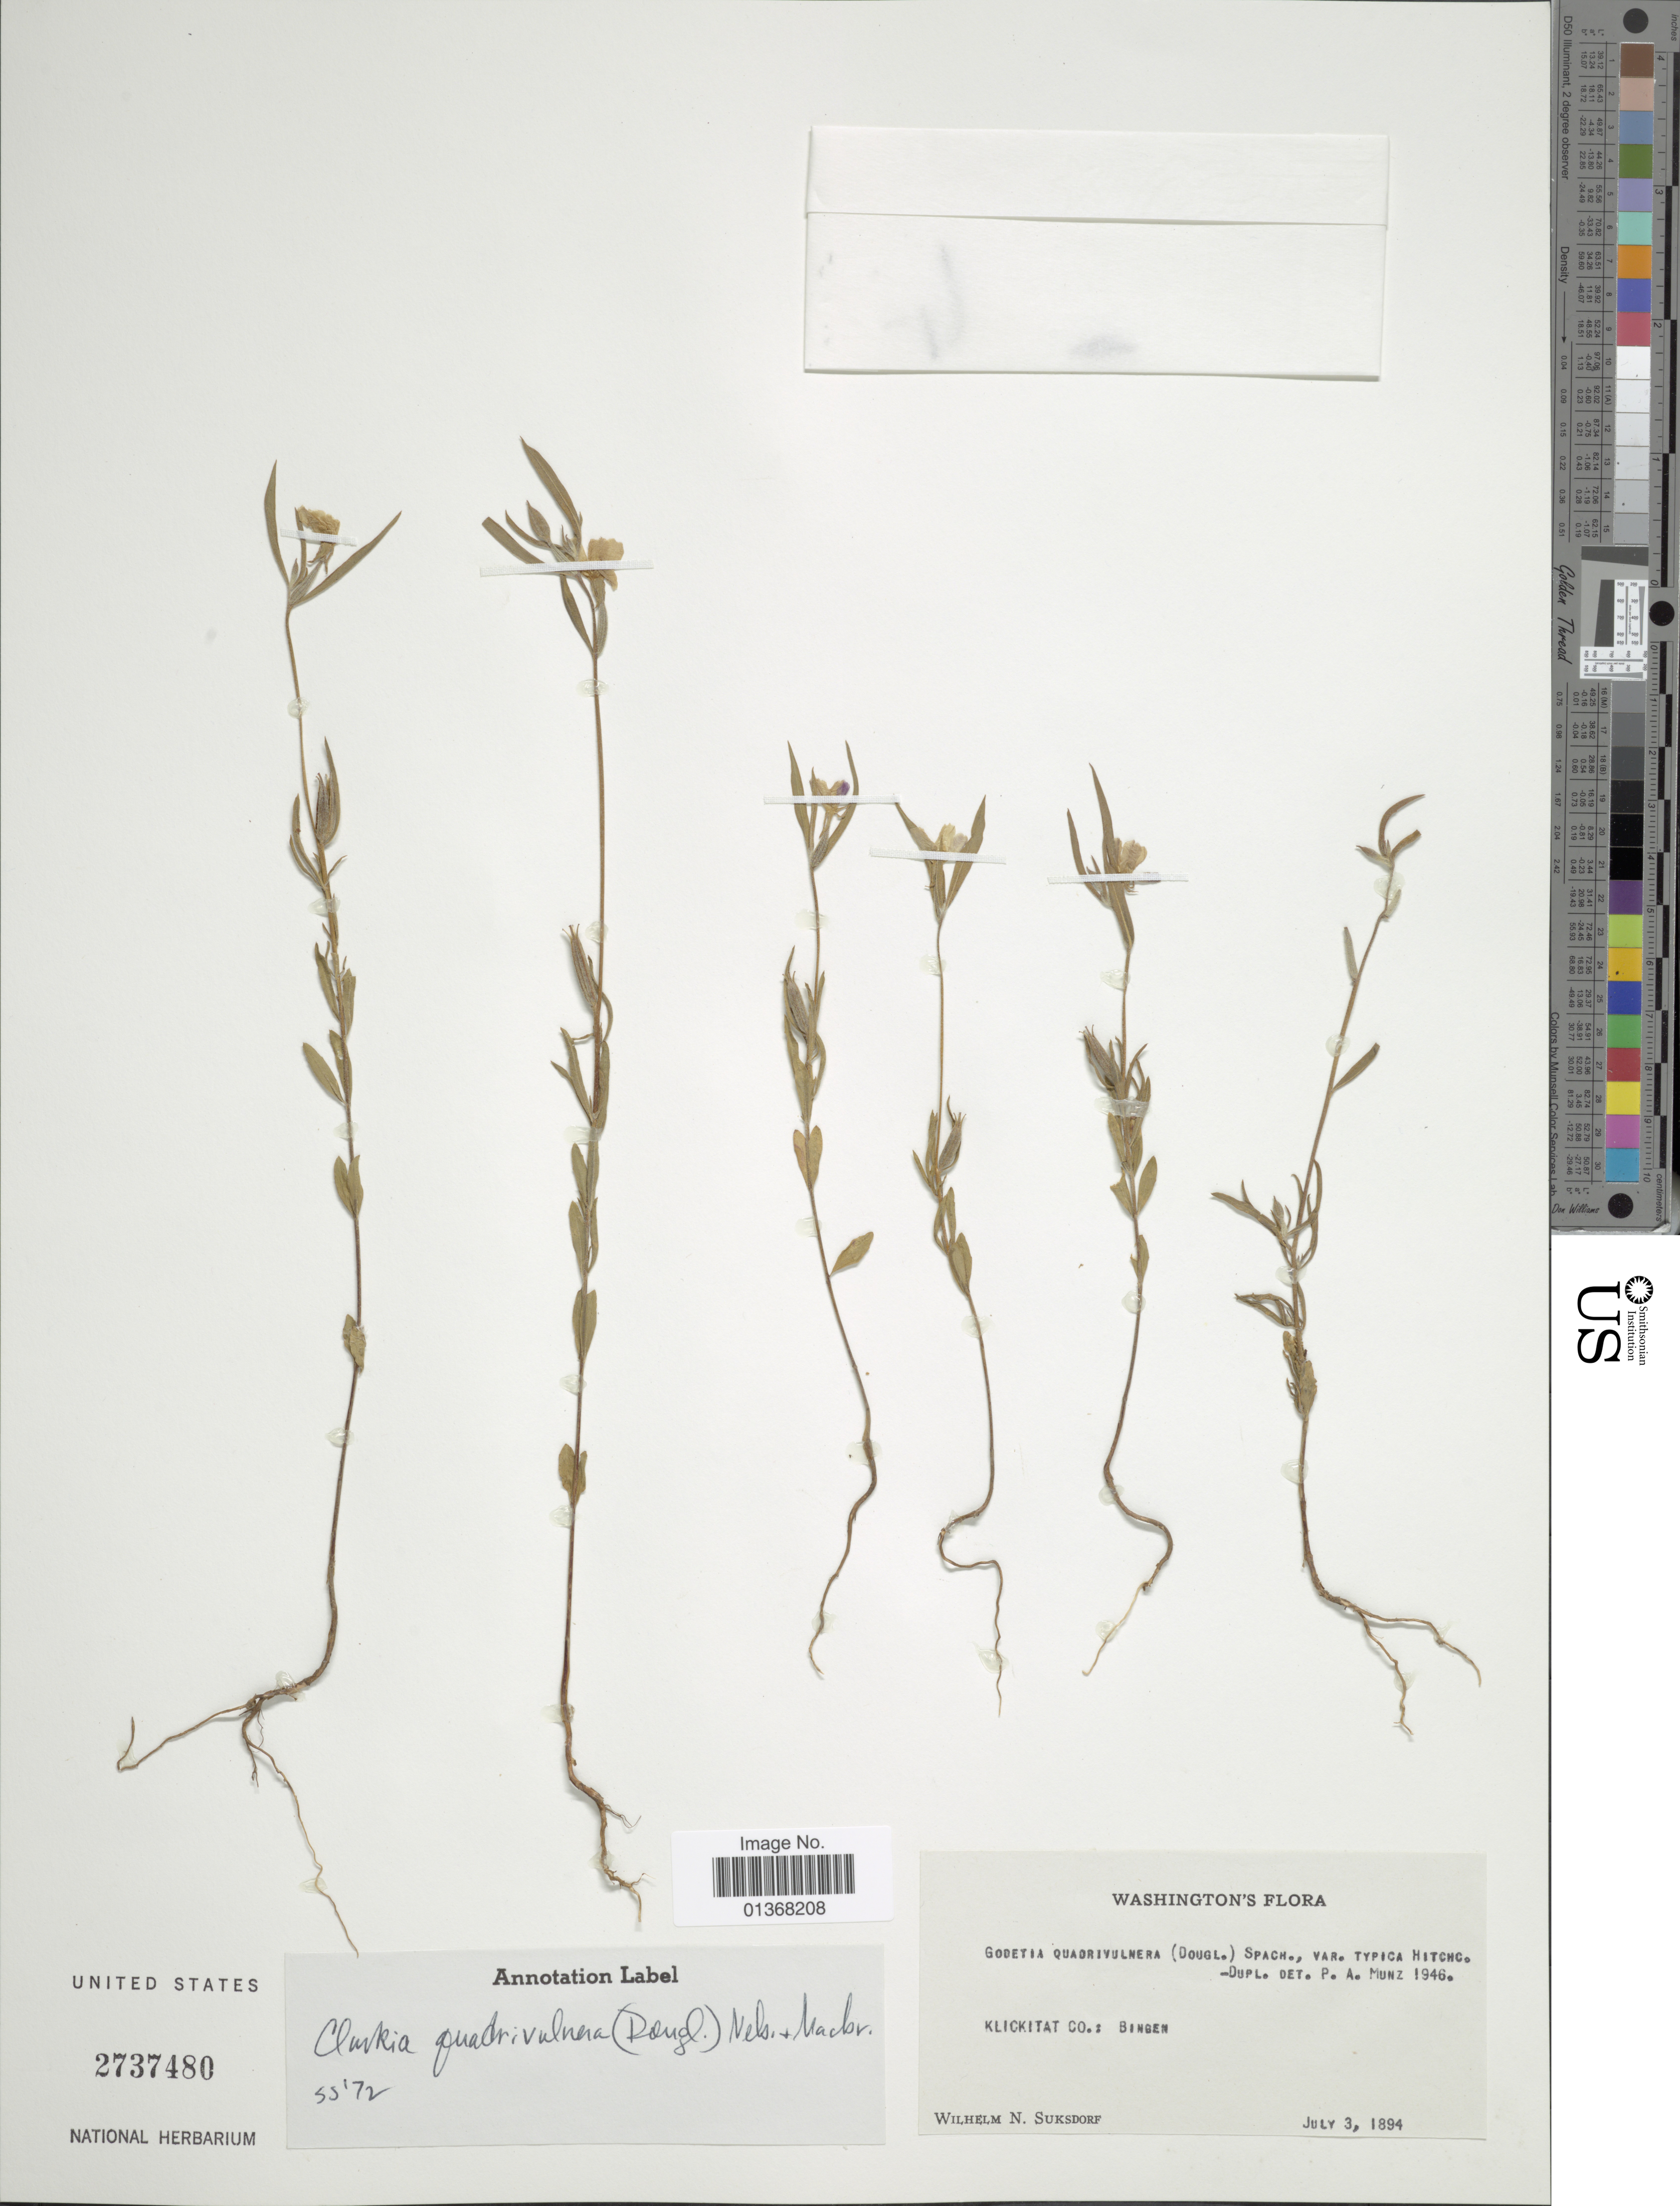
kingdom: Plantae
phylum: Tracheophyta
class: Magnoliopsida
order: Myrtales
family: Onagraceae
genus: Clarkia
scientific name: Clarkia pulchella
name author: Pursh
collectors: W. N. Suksdorf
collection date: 1894-07-03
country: United States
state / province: Washington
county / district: Klickitat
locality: Klickitat Co.: Bingen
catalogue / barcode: US 2737480